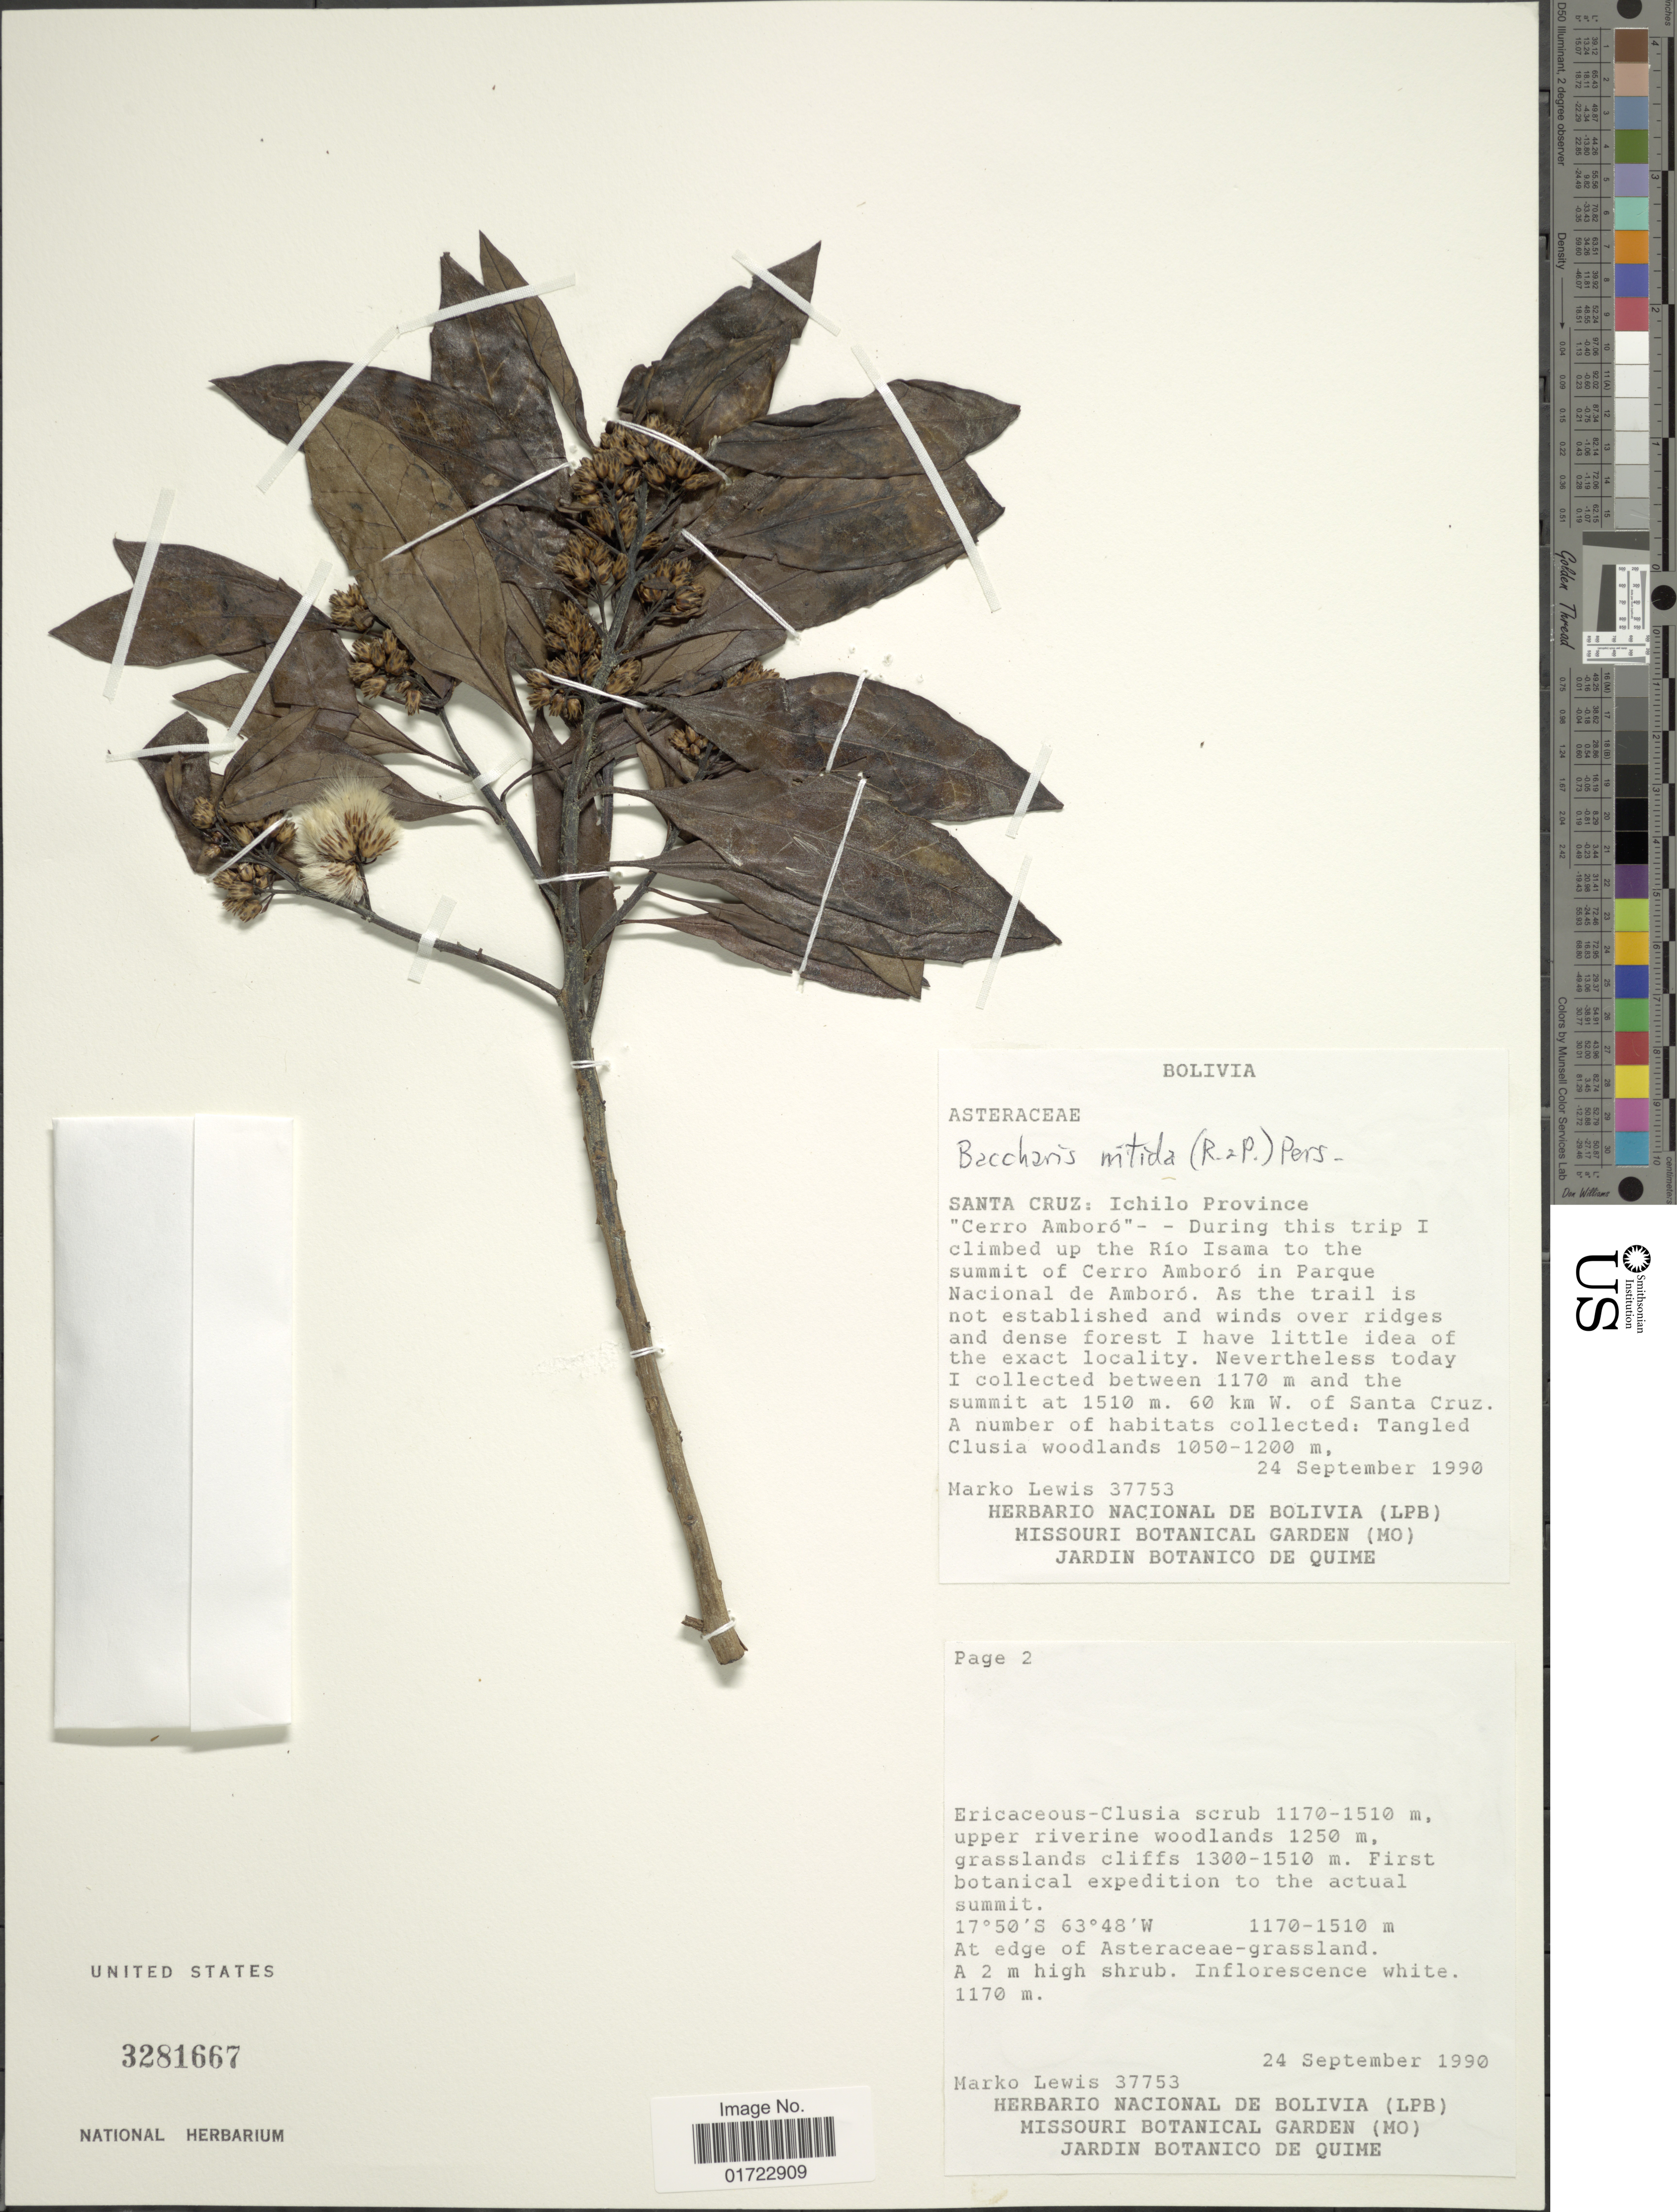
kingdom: Plantae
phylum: Tracheophyta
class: Magnoliopsida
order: Asterales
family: Asteraceae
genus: Baccharis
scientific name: Baccharis nitida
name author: (Ruiz & Pav.) Pers.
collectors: M. A. Lewis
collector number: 37753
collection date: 1990-09-24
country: Bolivia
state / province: Santa Cruz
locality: Ichilo Province. "Cerro Amboró" - - During this trip I climbed up the Río Isama to the summit of Cerro Amboró in Parque Nacional de Amboró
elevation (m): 1050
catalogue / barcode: US 3281667